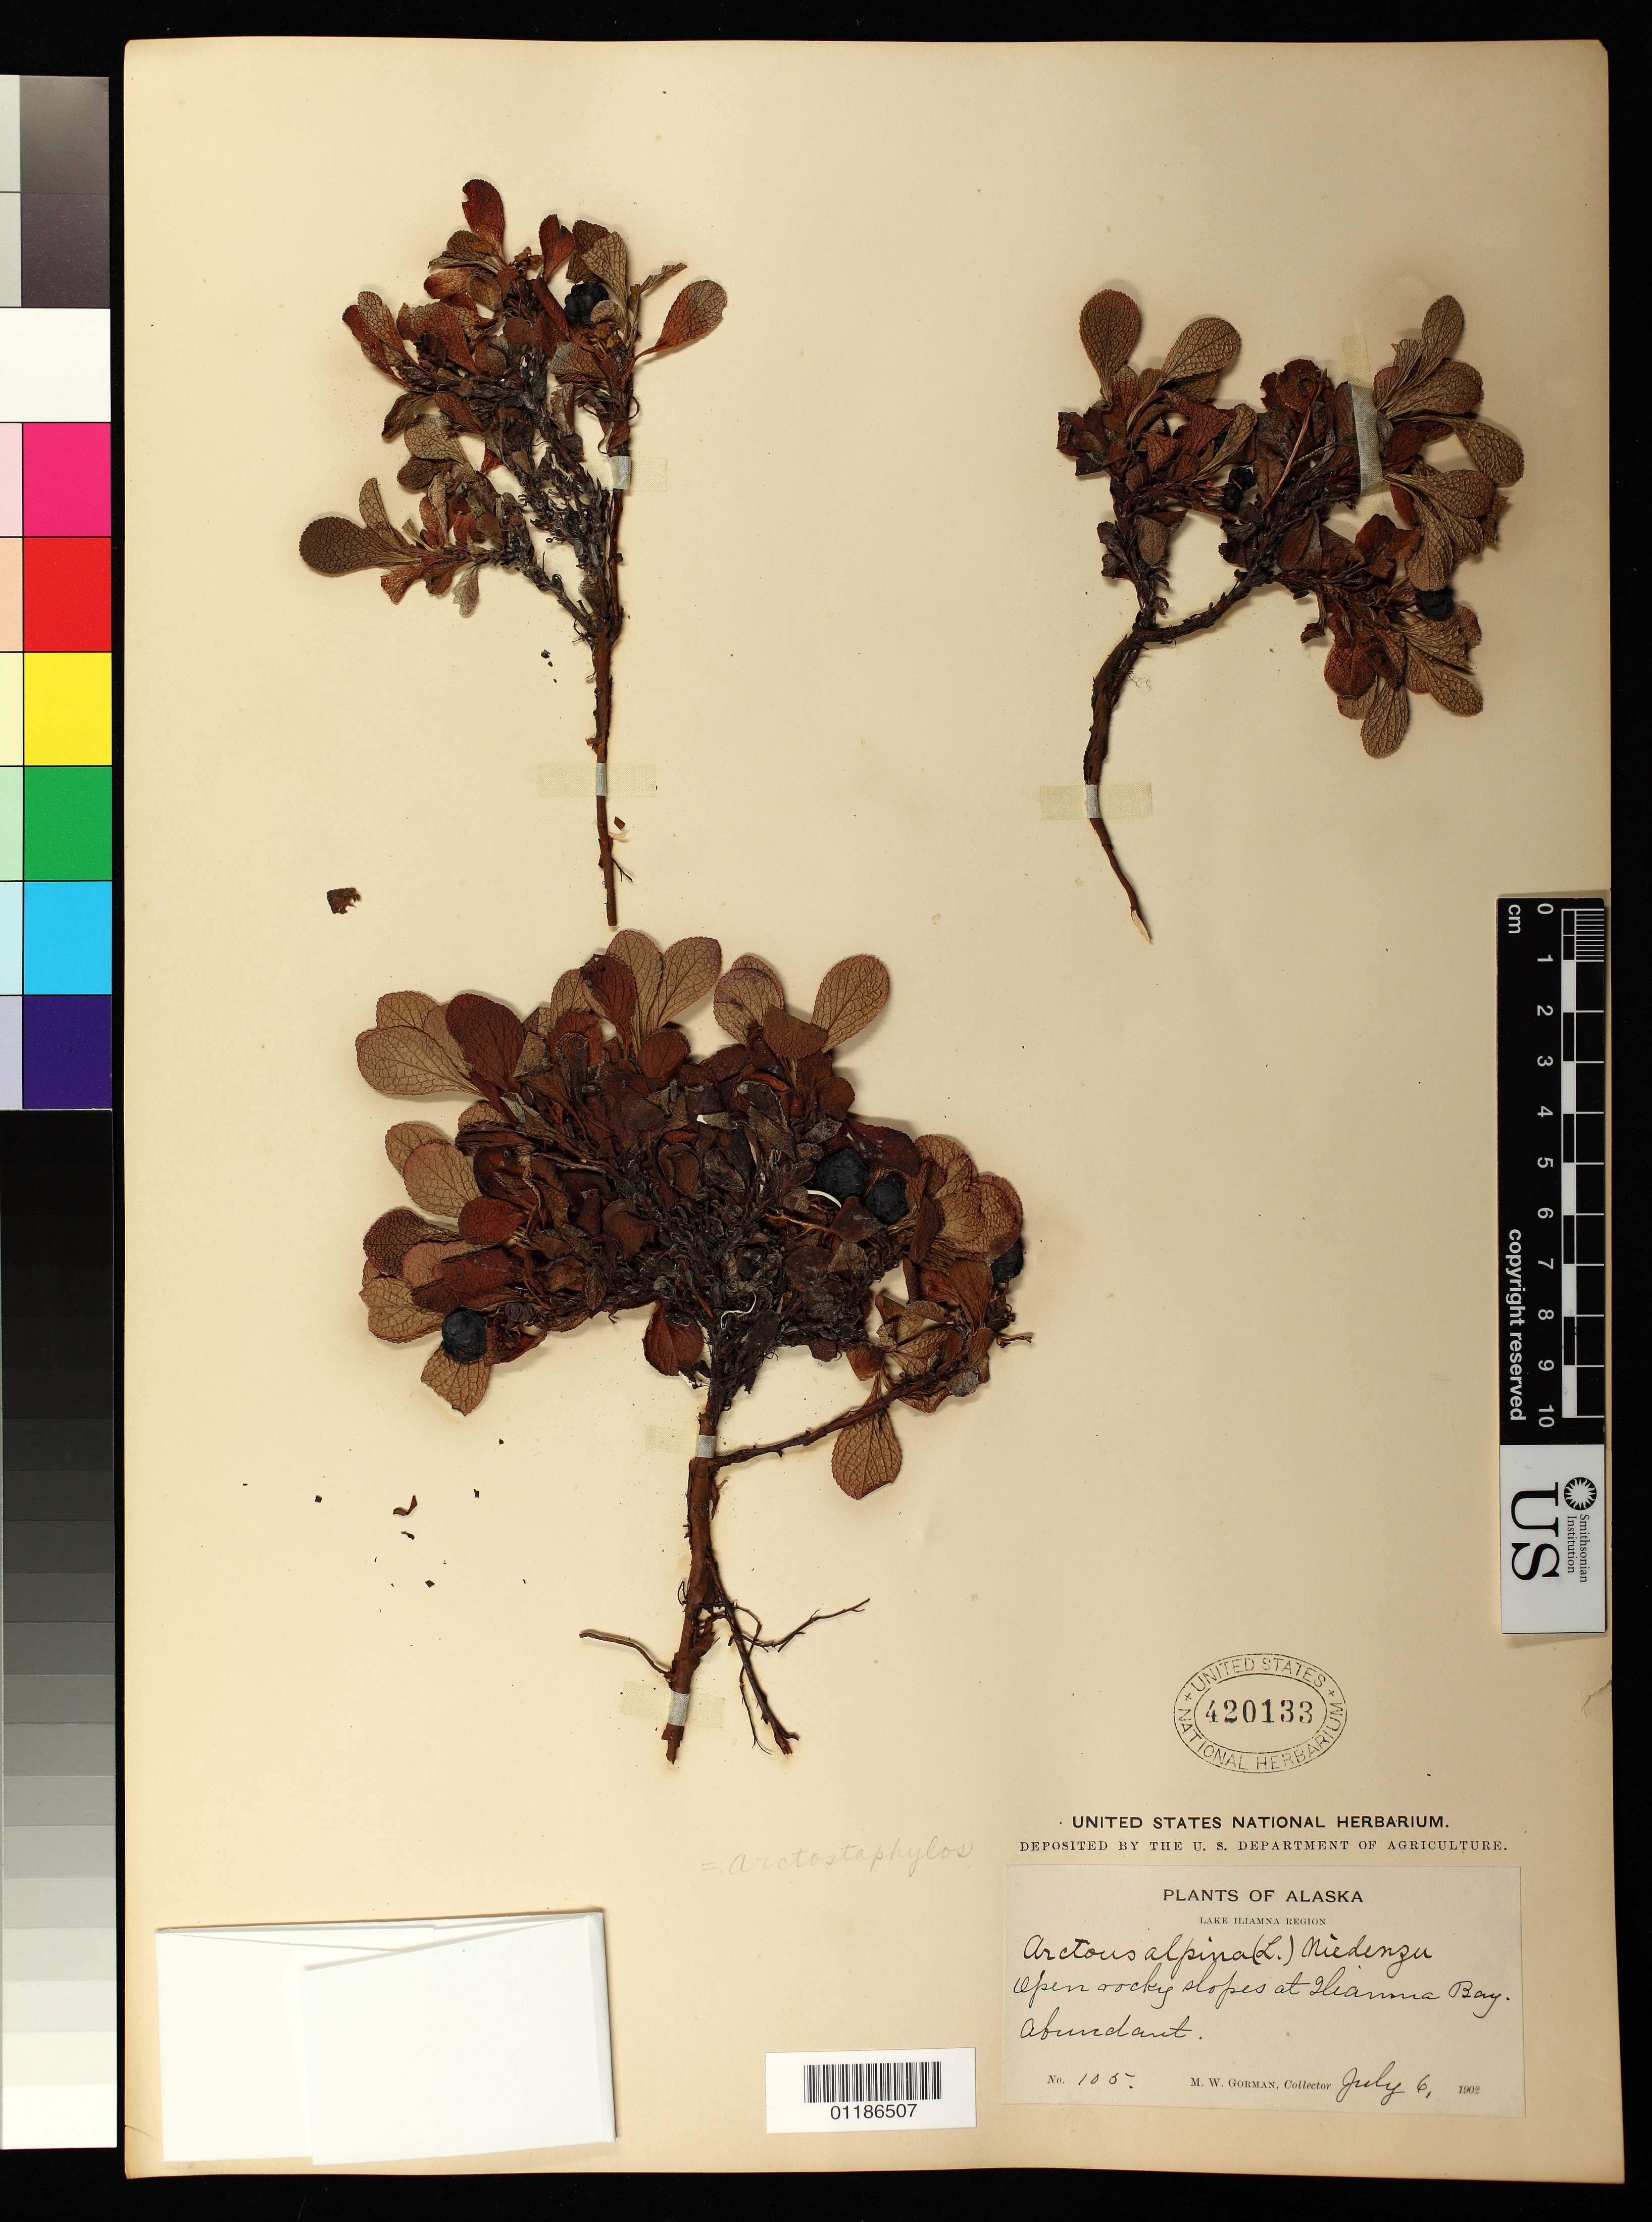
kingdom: Plantae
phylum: Tracheophyta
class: Magnoliopsida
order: Ericales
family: Ericaceae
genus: Arctous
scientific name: Arctous alpina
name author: (L.) Nied.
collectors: M. W. Gorman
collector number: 105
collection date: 1902-07-06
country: United States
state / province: Alaska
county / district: Lake and Peninsula Borough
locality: Open rocky slopes at Iliamna Bay.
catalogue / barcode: US 420133